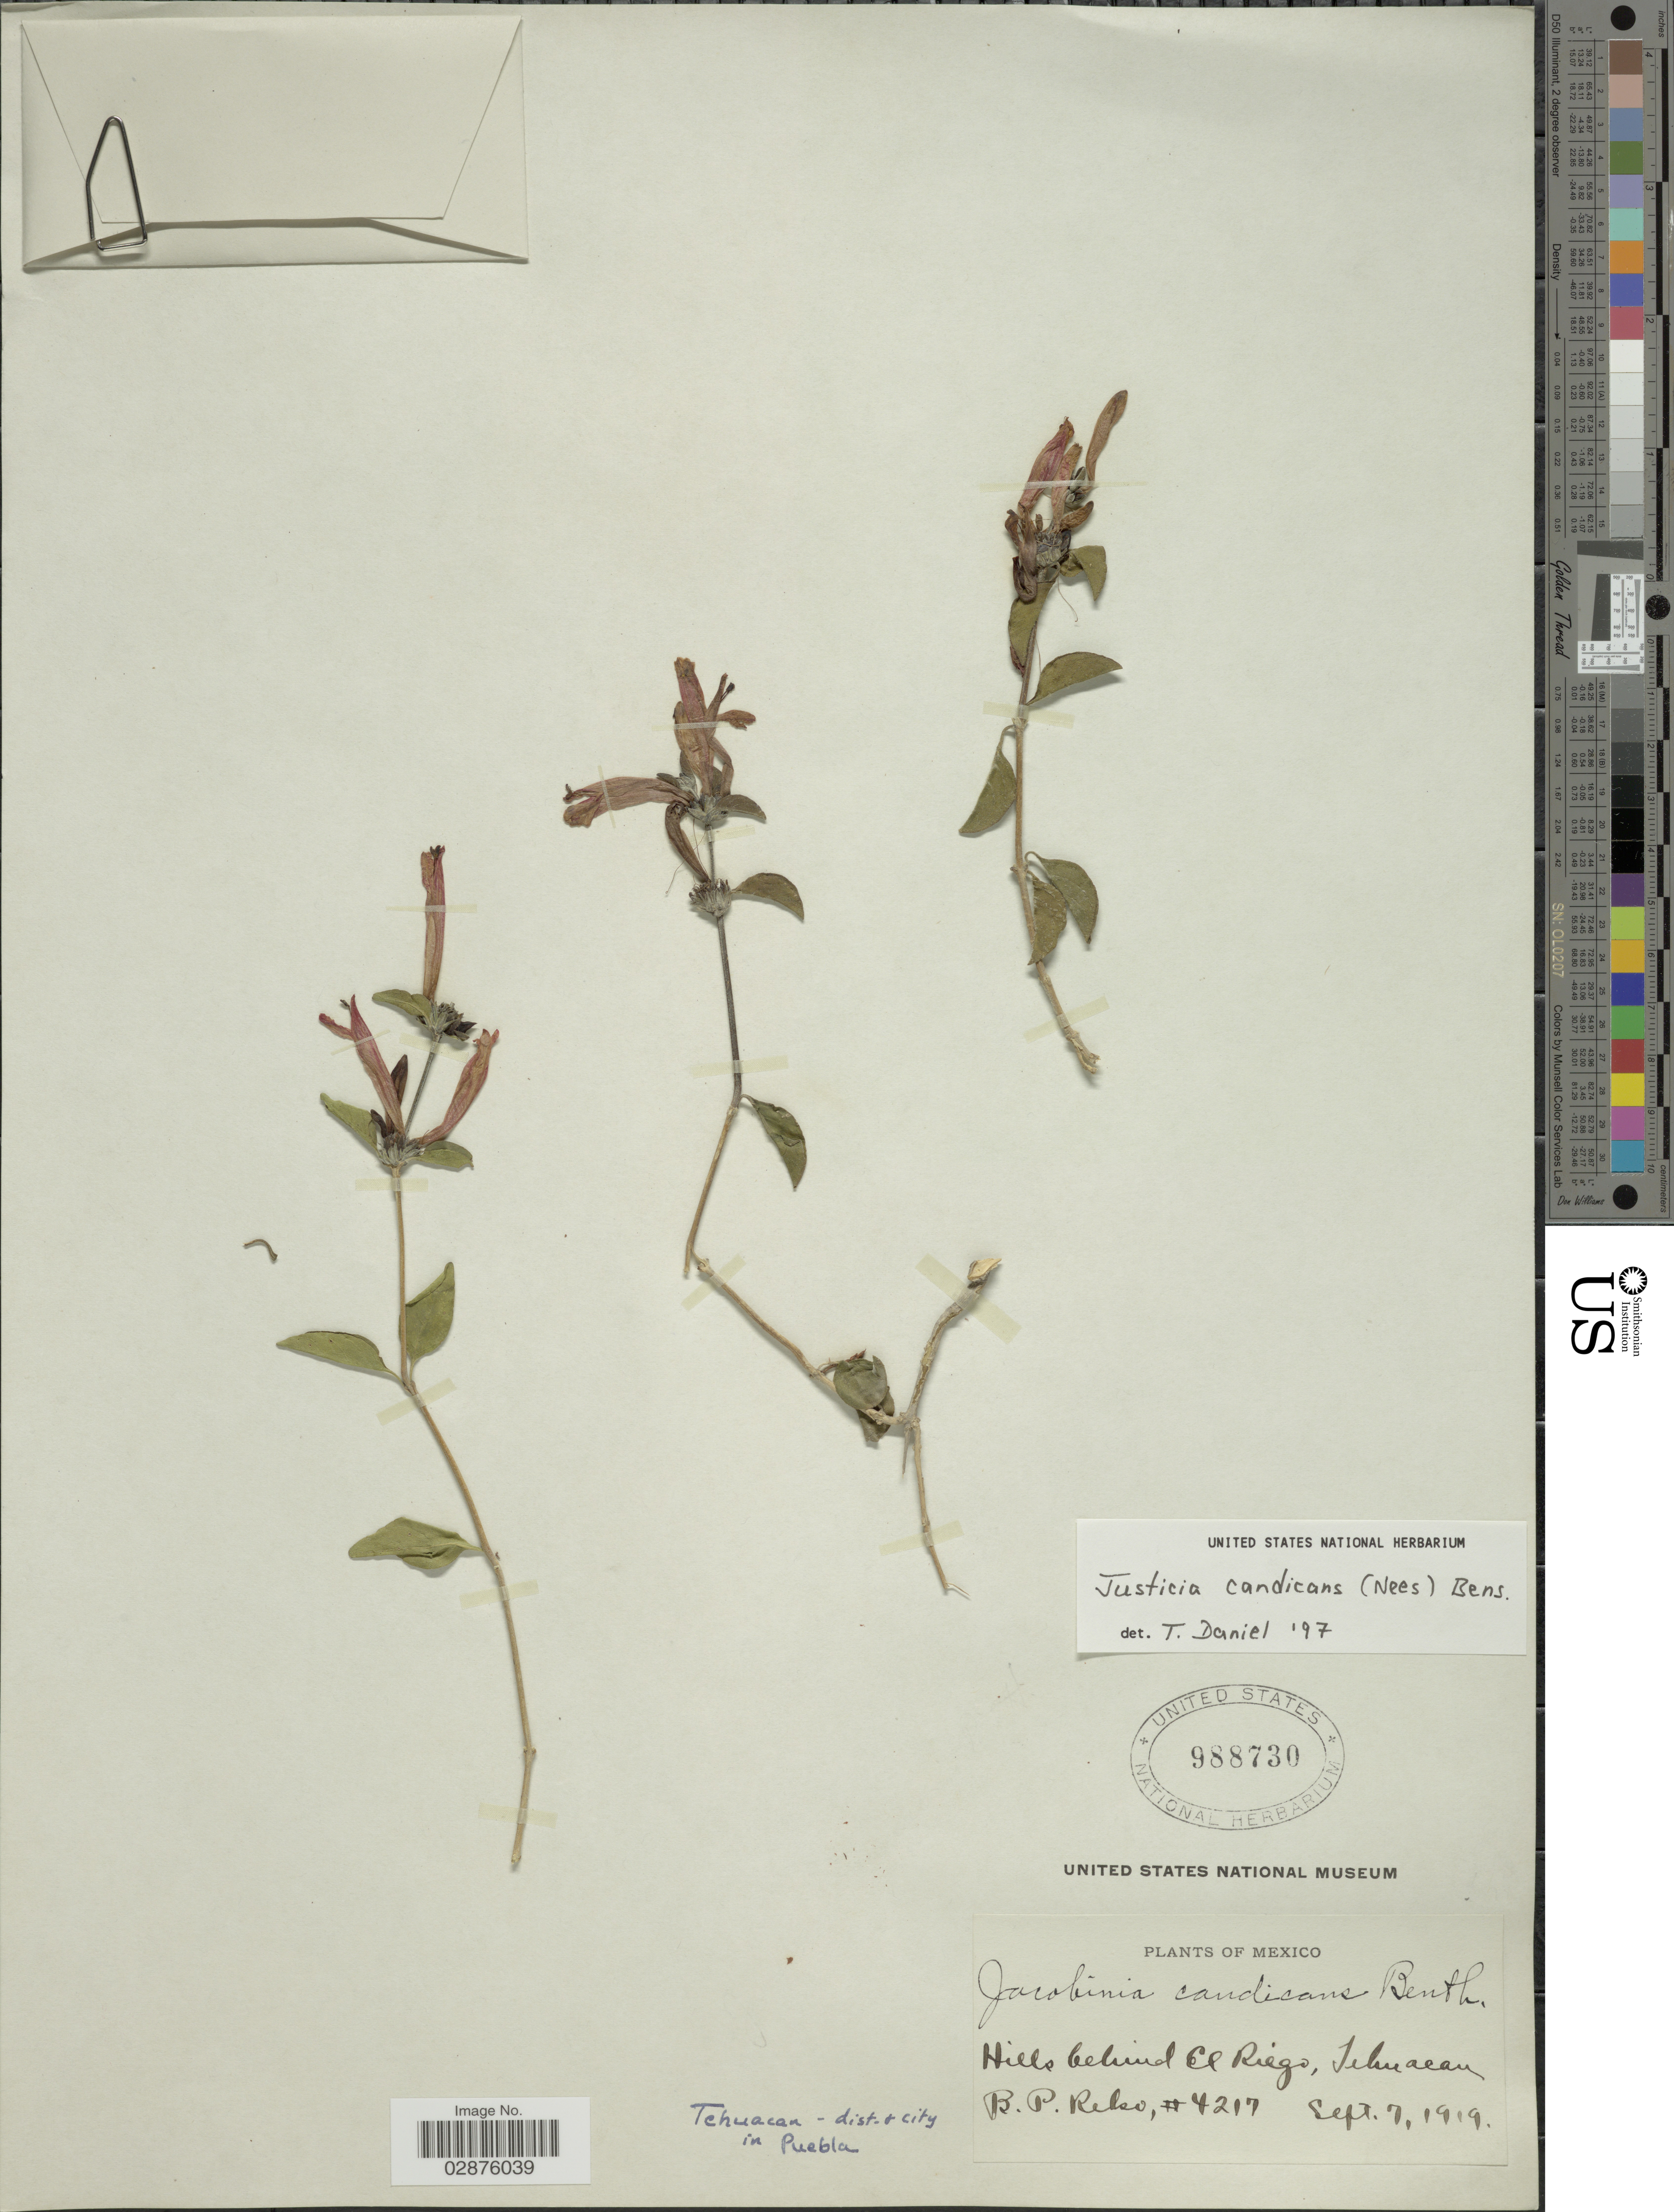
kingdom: Plantae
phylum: Tracheophyta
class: Magnoliopsida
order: Lamiales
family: Acanthaceae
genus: Justicia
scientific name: Justicia candicans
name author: (Nees) L.D. Benson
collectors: B. P. Reko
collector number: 4217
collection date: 1919-09-07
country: Mexico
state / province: Puebla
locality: Tehuacan, dist. & city in Puebla, Hills behind El Riejo, Tehuacan.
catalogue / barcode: US 988730